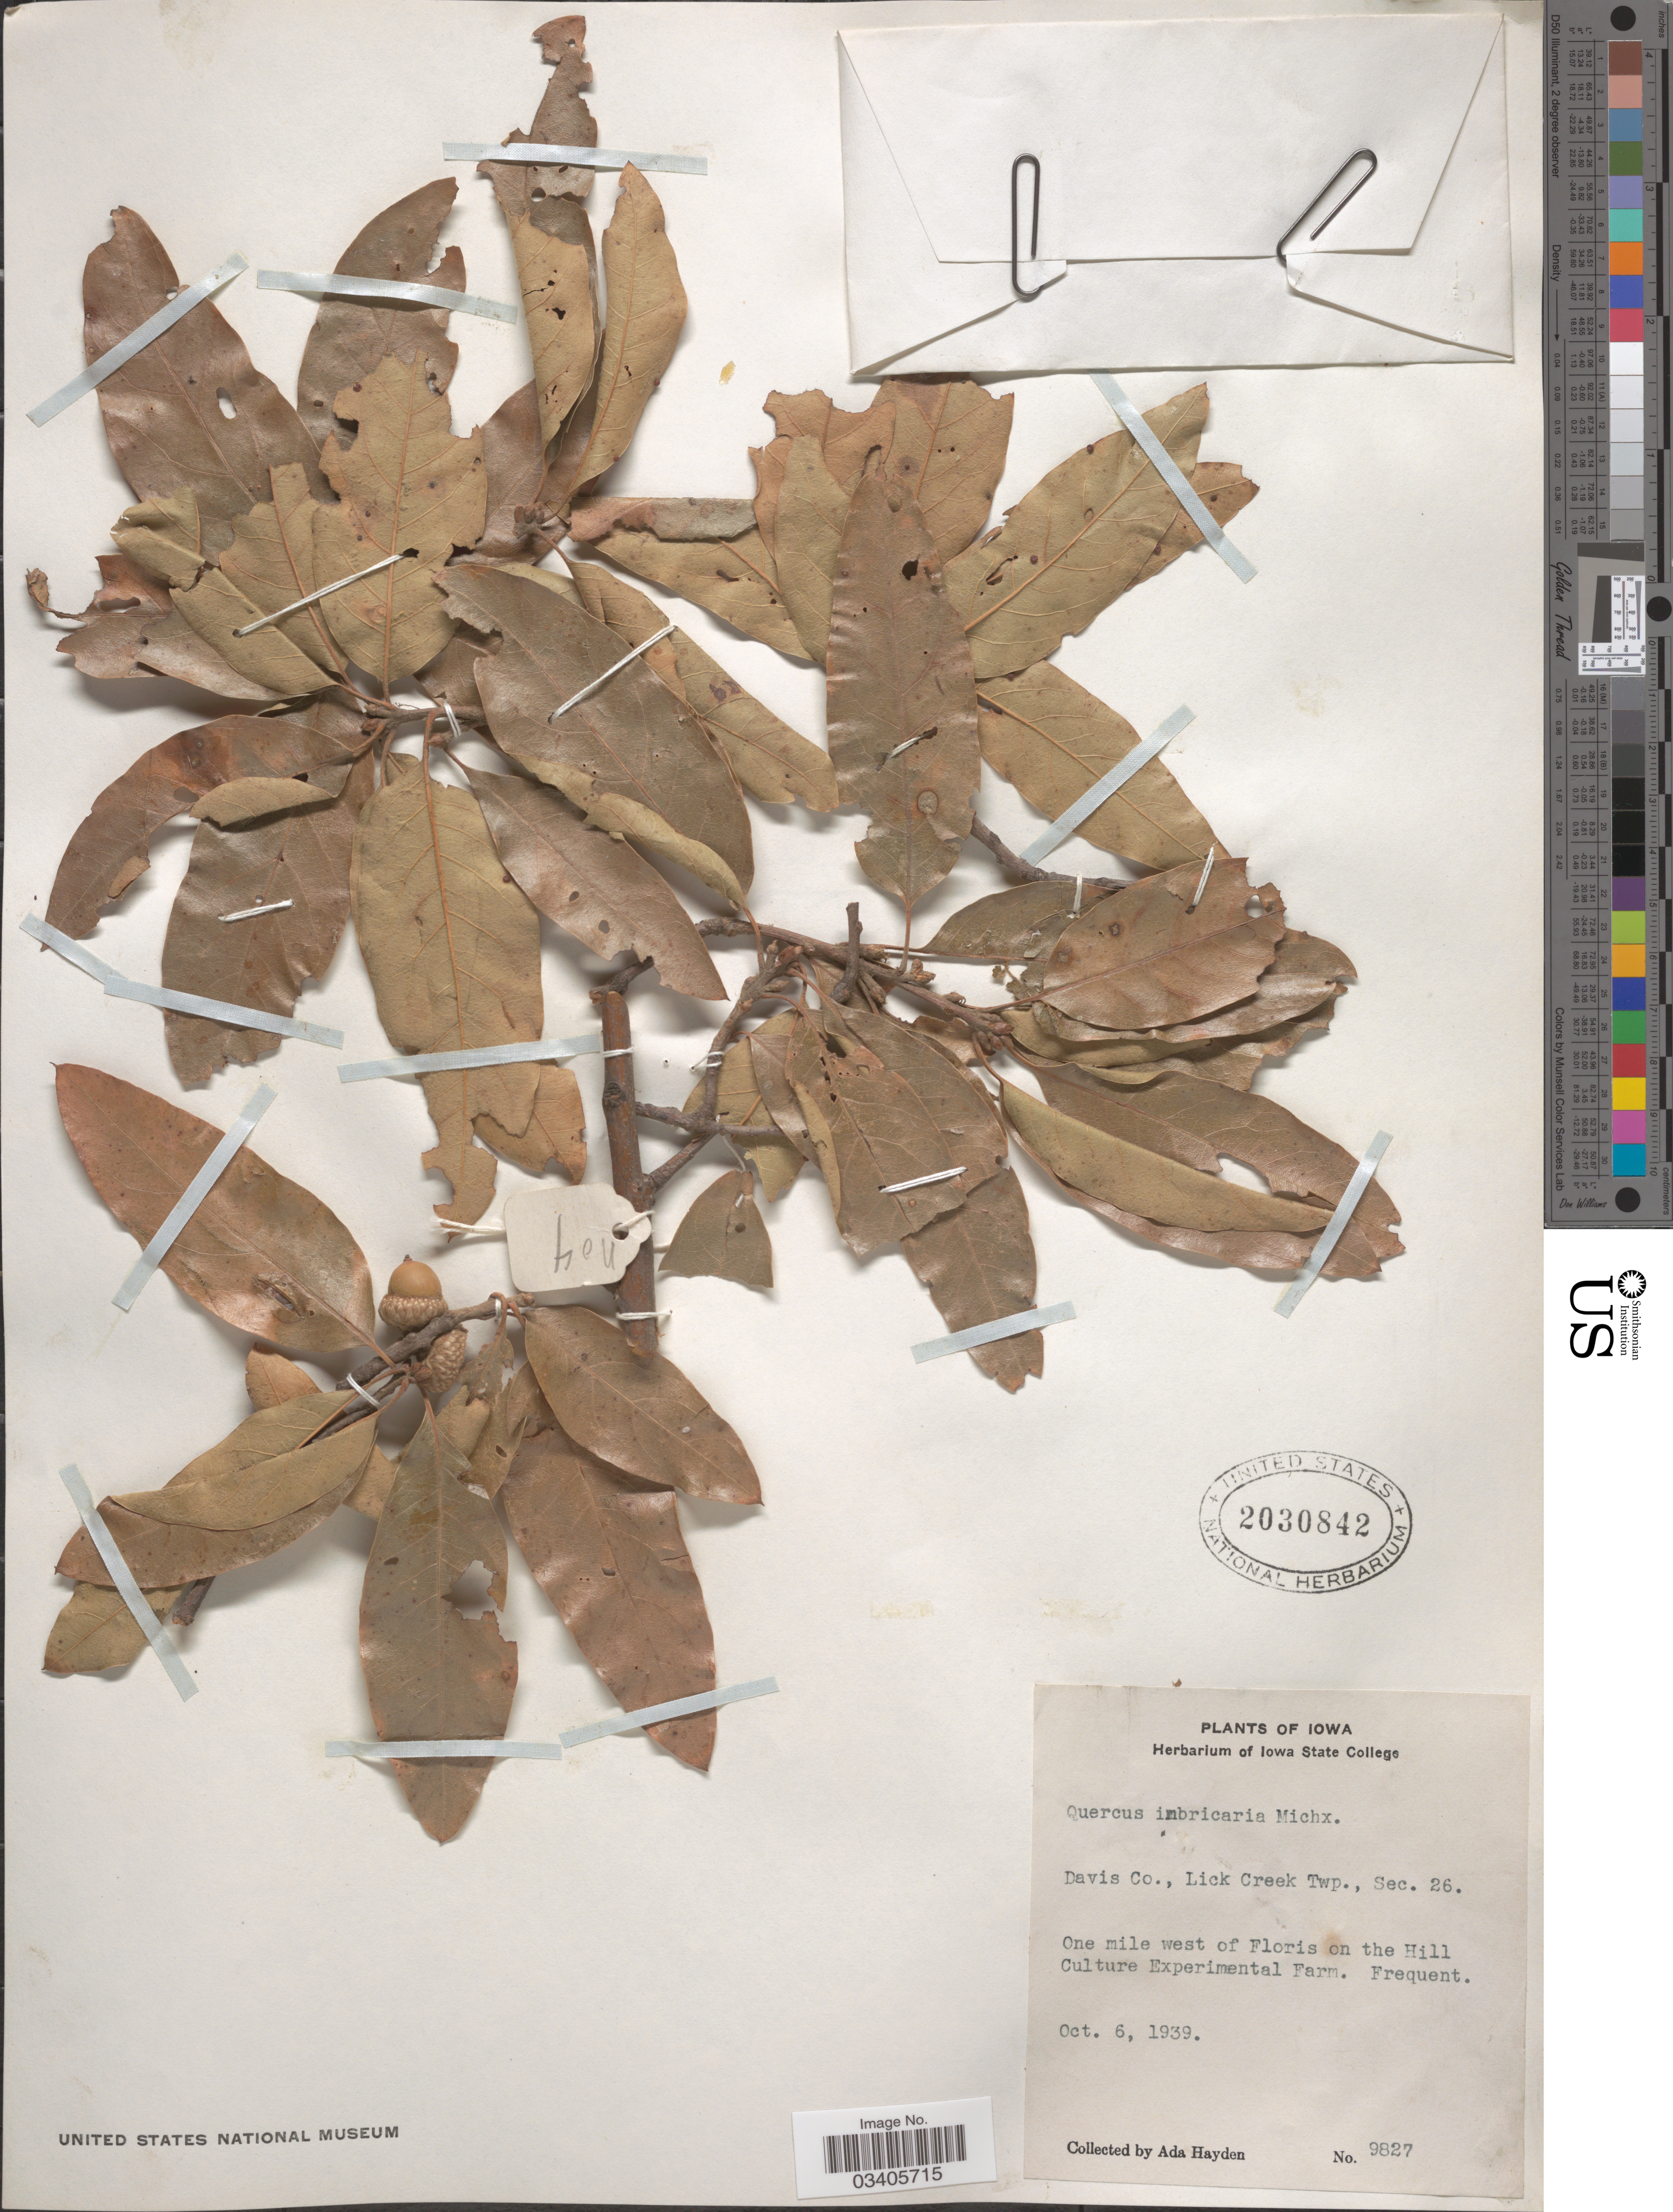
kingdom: Plantae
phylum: Tracheophyta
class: Magnoliopsida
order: Fagales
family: Fagaceae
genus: Quercus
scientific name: Quercus imbricaria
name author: Michx.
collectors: Ada Hayden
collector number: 9827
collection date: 1939-10-06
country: United States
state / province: Iowa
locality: Davis Co., Lick Creek Twp., Sec. 26. One mile west of Floris on the Hill Culture Experimental Farm.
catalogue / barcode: US 2030842